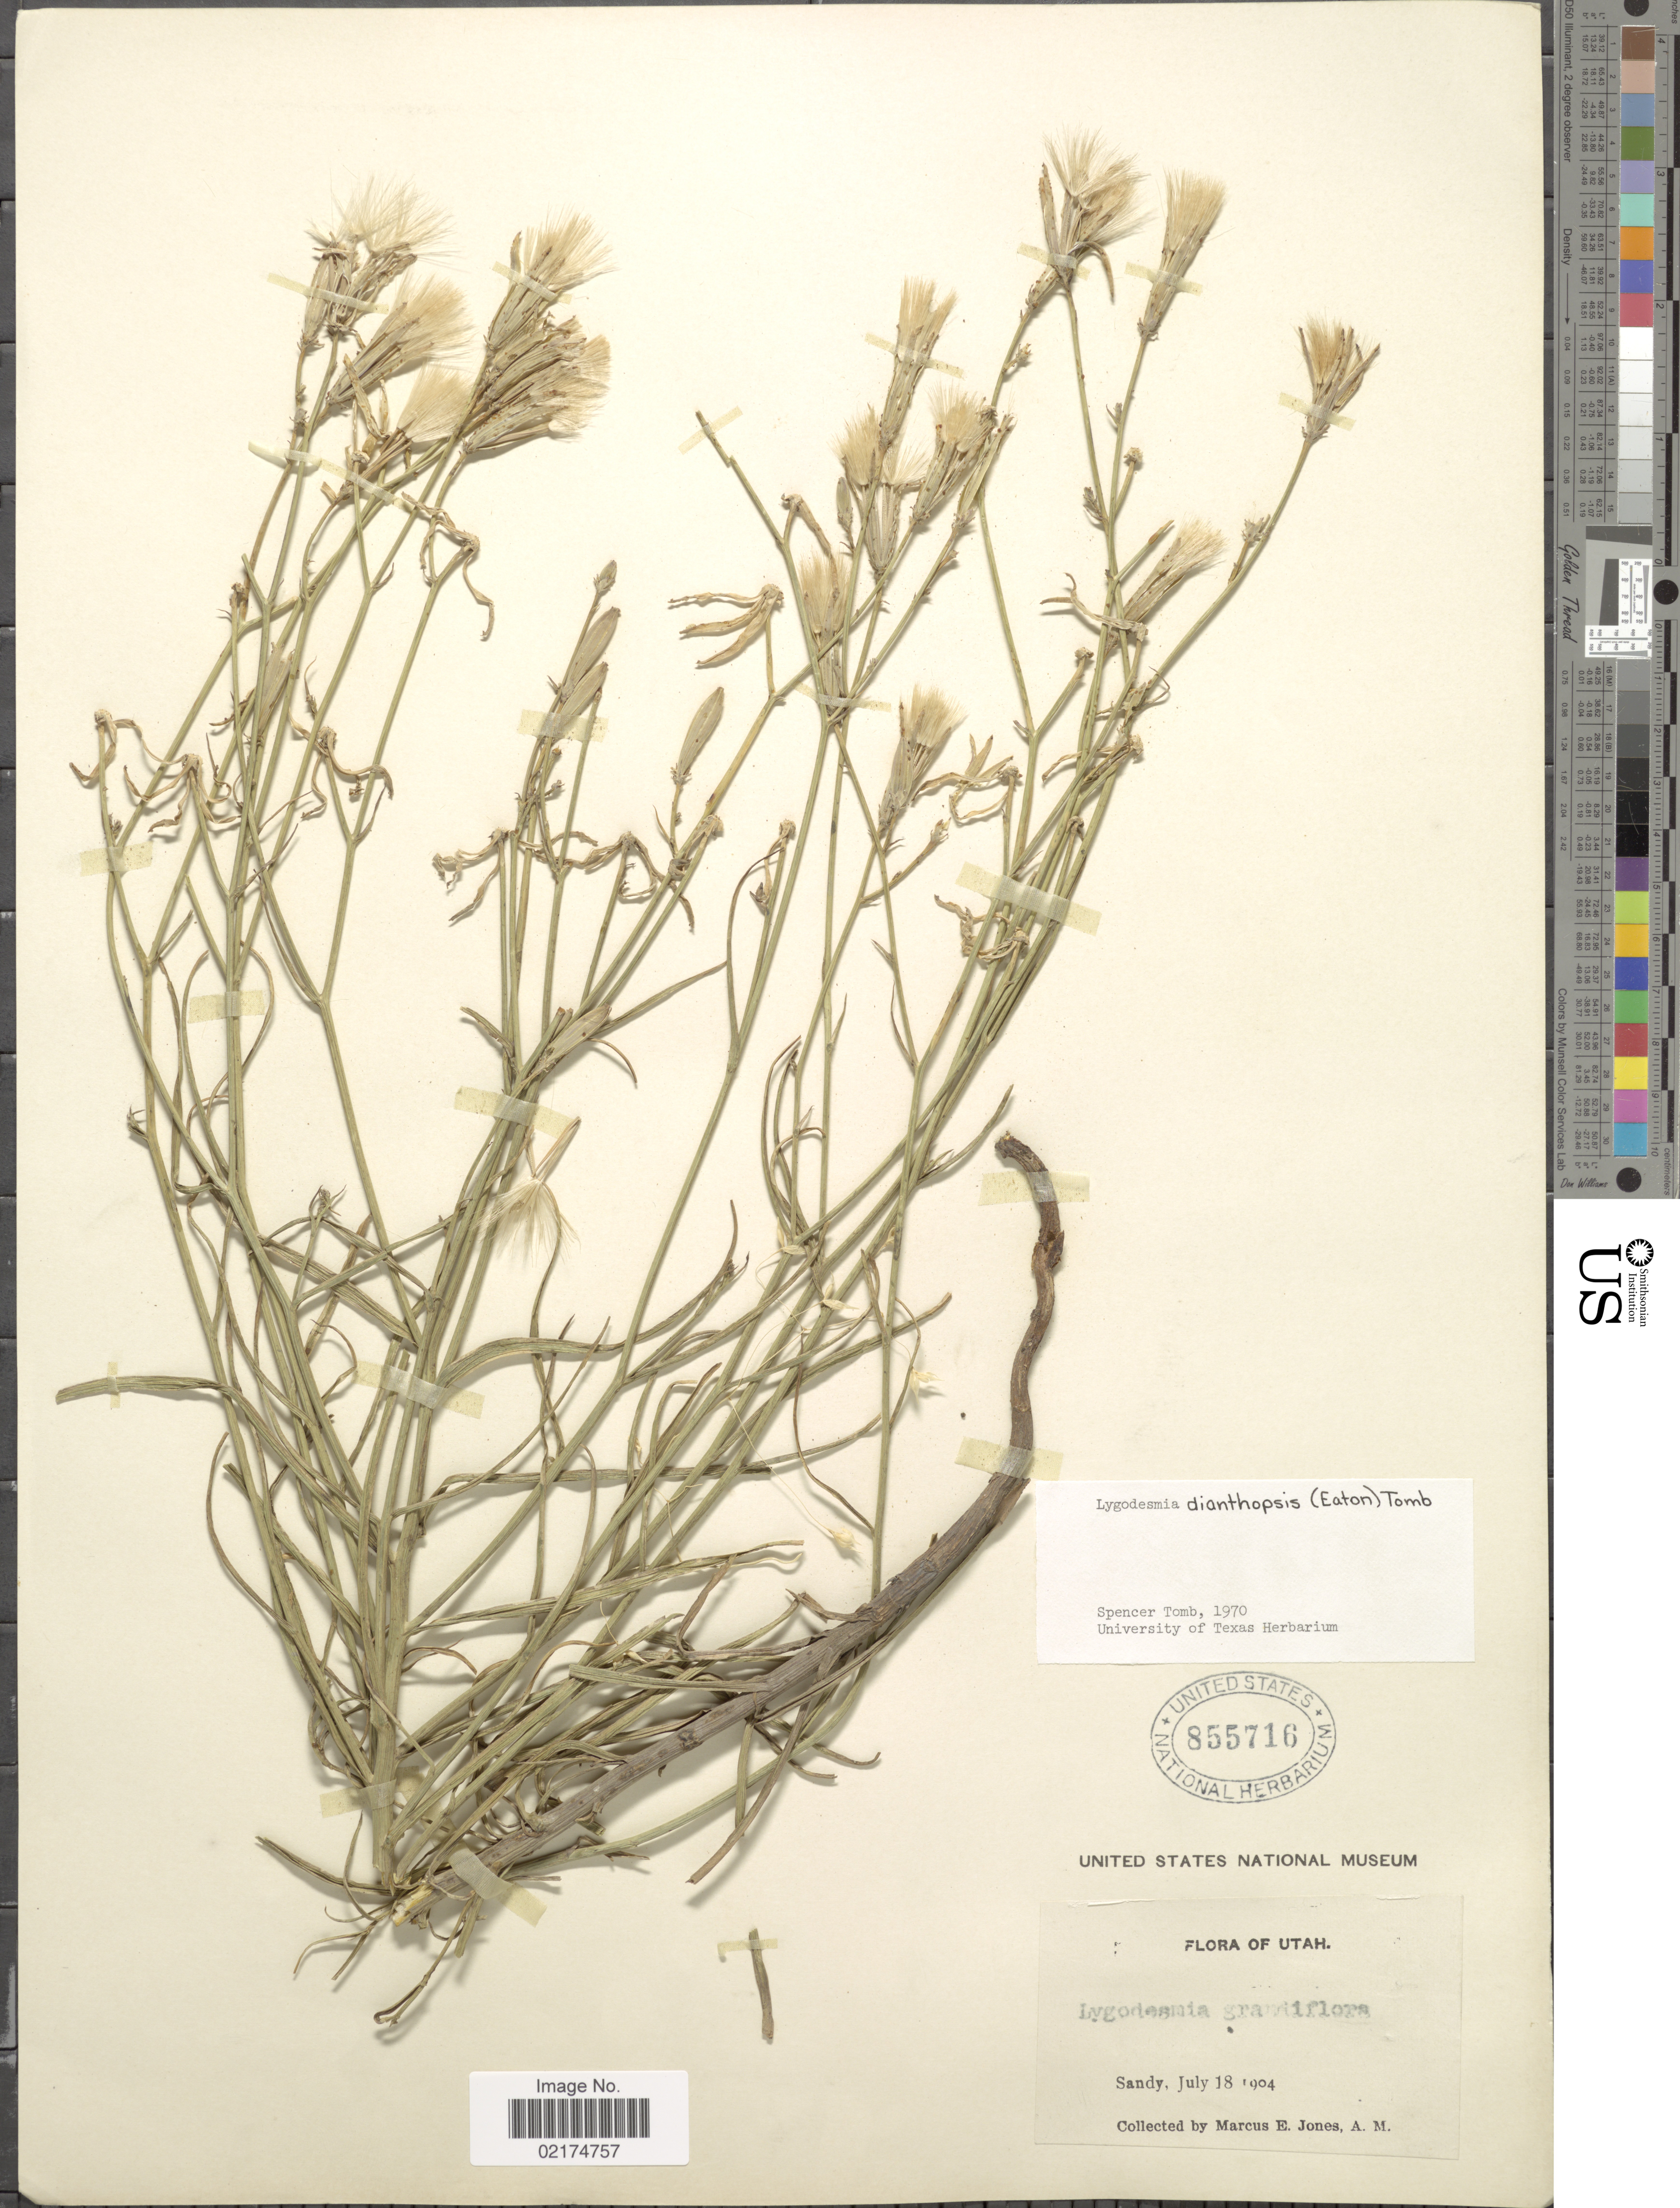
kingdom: Plantae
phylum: Tracheophyta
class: Magnoliopsida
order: Asterales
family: Asteraceae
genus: Lygodesmia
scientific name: Lygodesmia grandiflora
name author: Torr. & A. Gray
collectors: M. E. Jones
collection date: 1904-07-18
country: United States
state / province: Utah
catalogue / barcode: US 855716